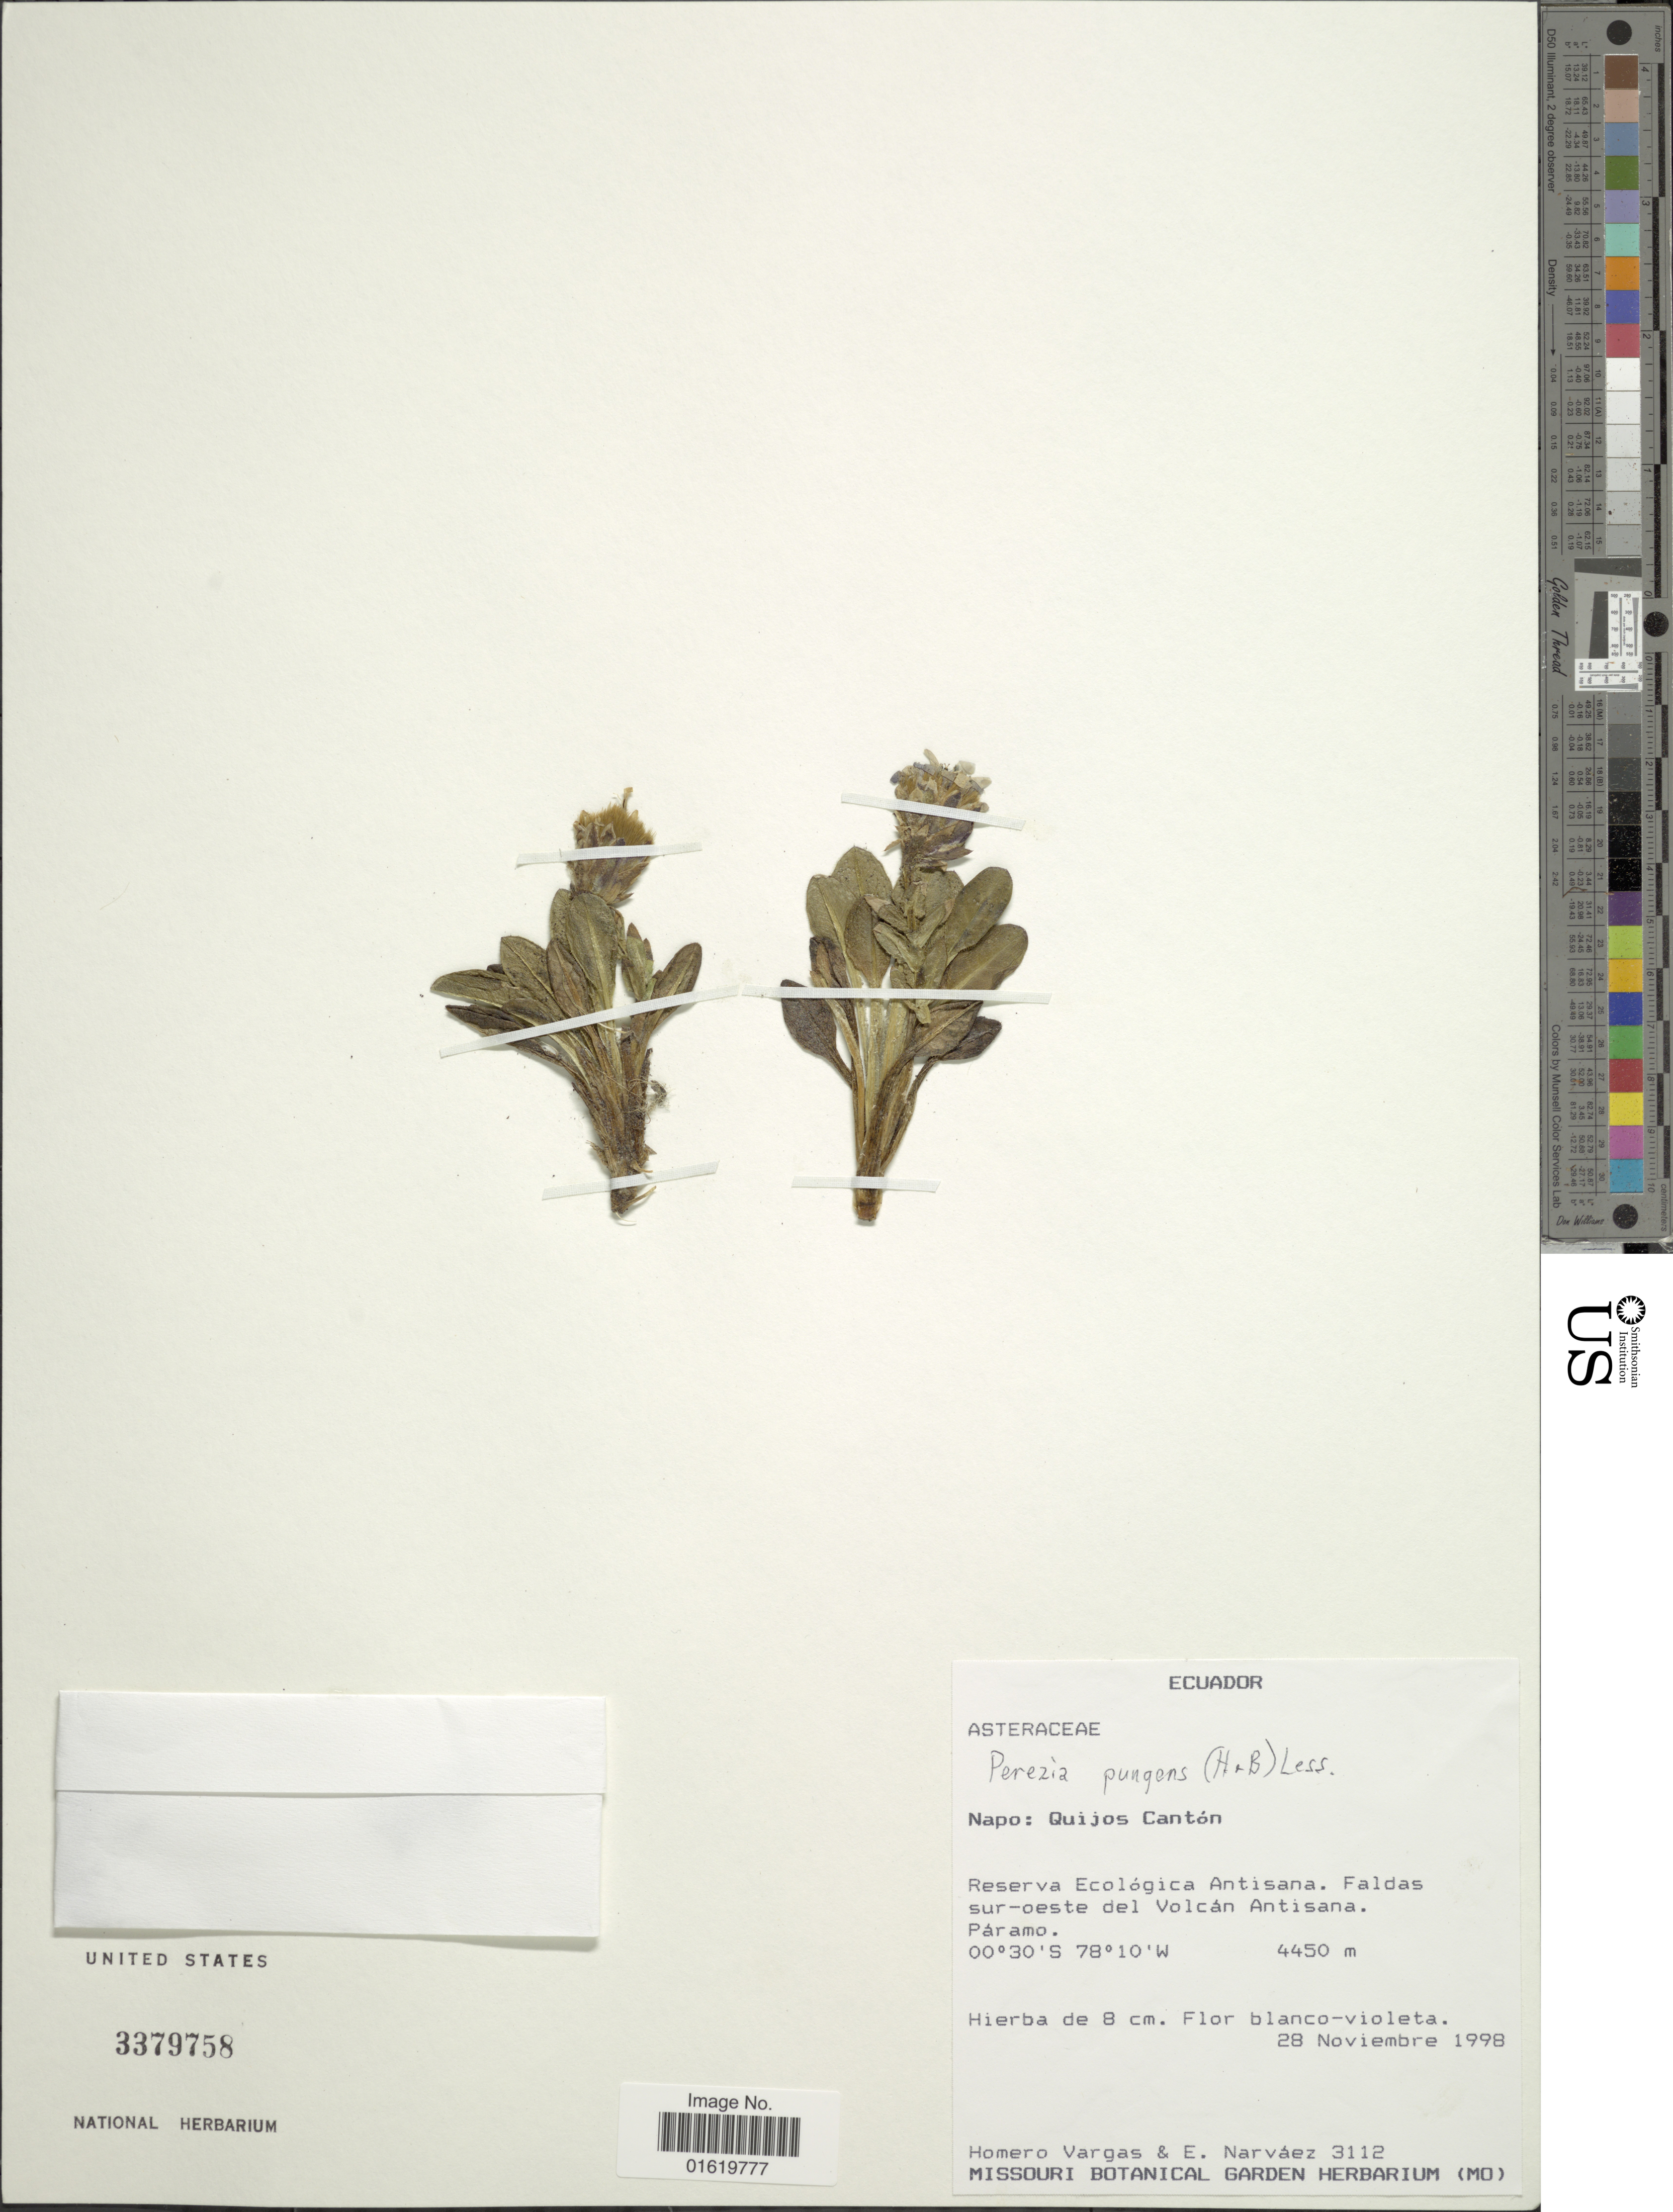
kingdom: Plantae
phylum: Tracheophyta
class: Magnoliopsida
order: Asterales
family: Asteraceae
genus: Perezia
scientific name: Perezia pungens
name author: (Humb. & Bonpl.) Less.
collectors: H. Vargas & E. Narváez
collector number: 3112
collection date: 1998-11-28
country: Ecuador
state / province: Napo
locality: Napo: Quijos Cantón. Reserva Ecológica Antisana. Faldas sur-oeste del Volcán Antisana. Páramo.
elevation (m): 4450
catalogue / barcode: US 3379758